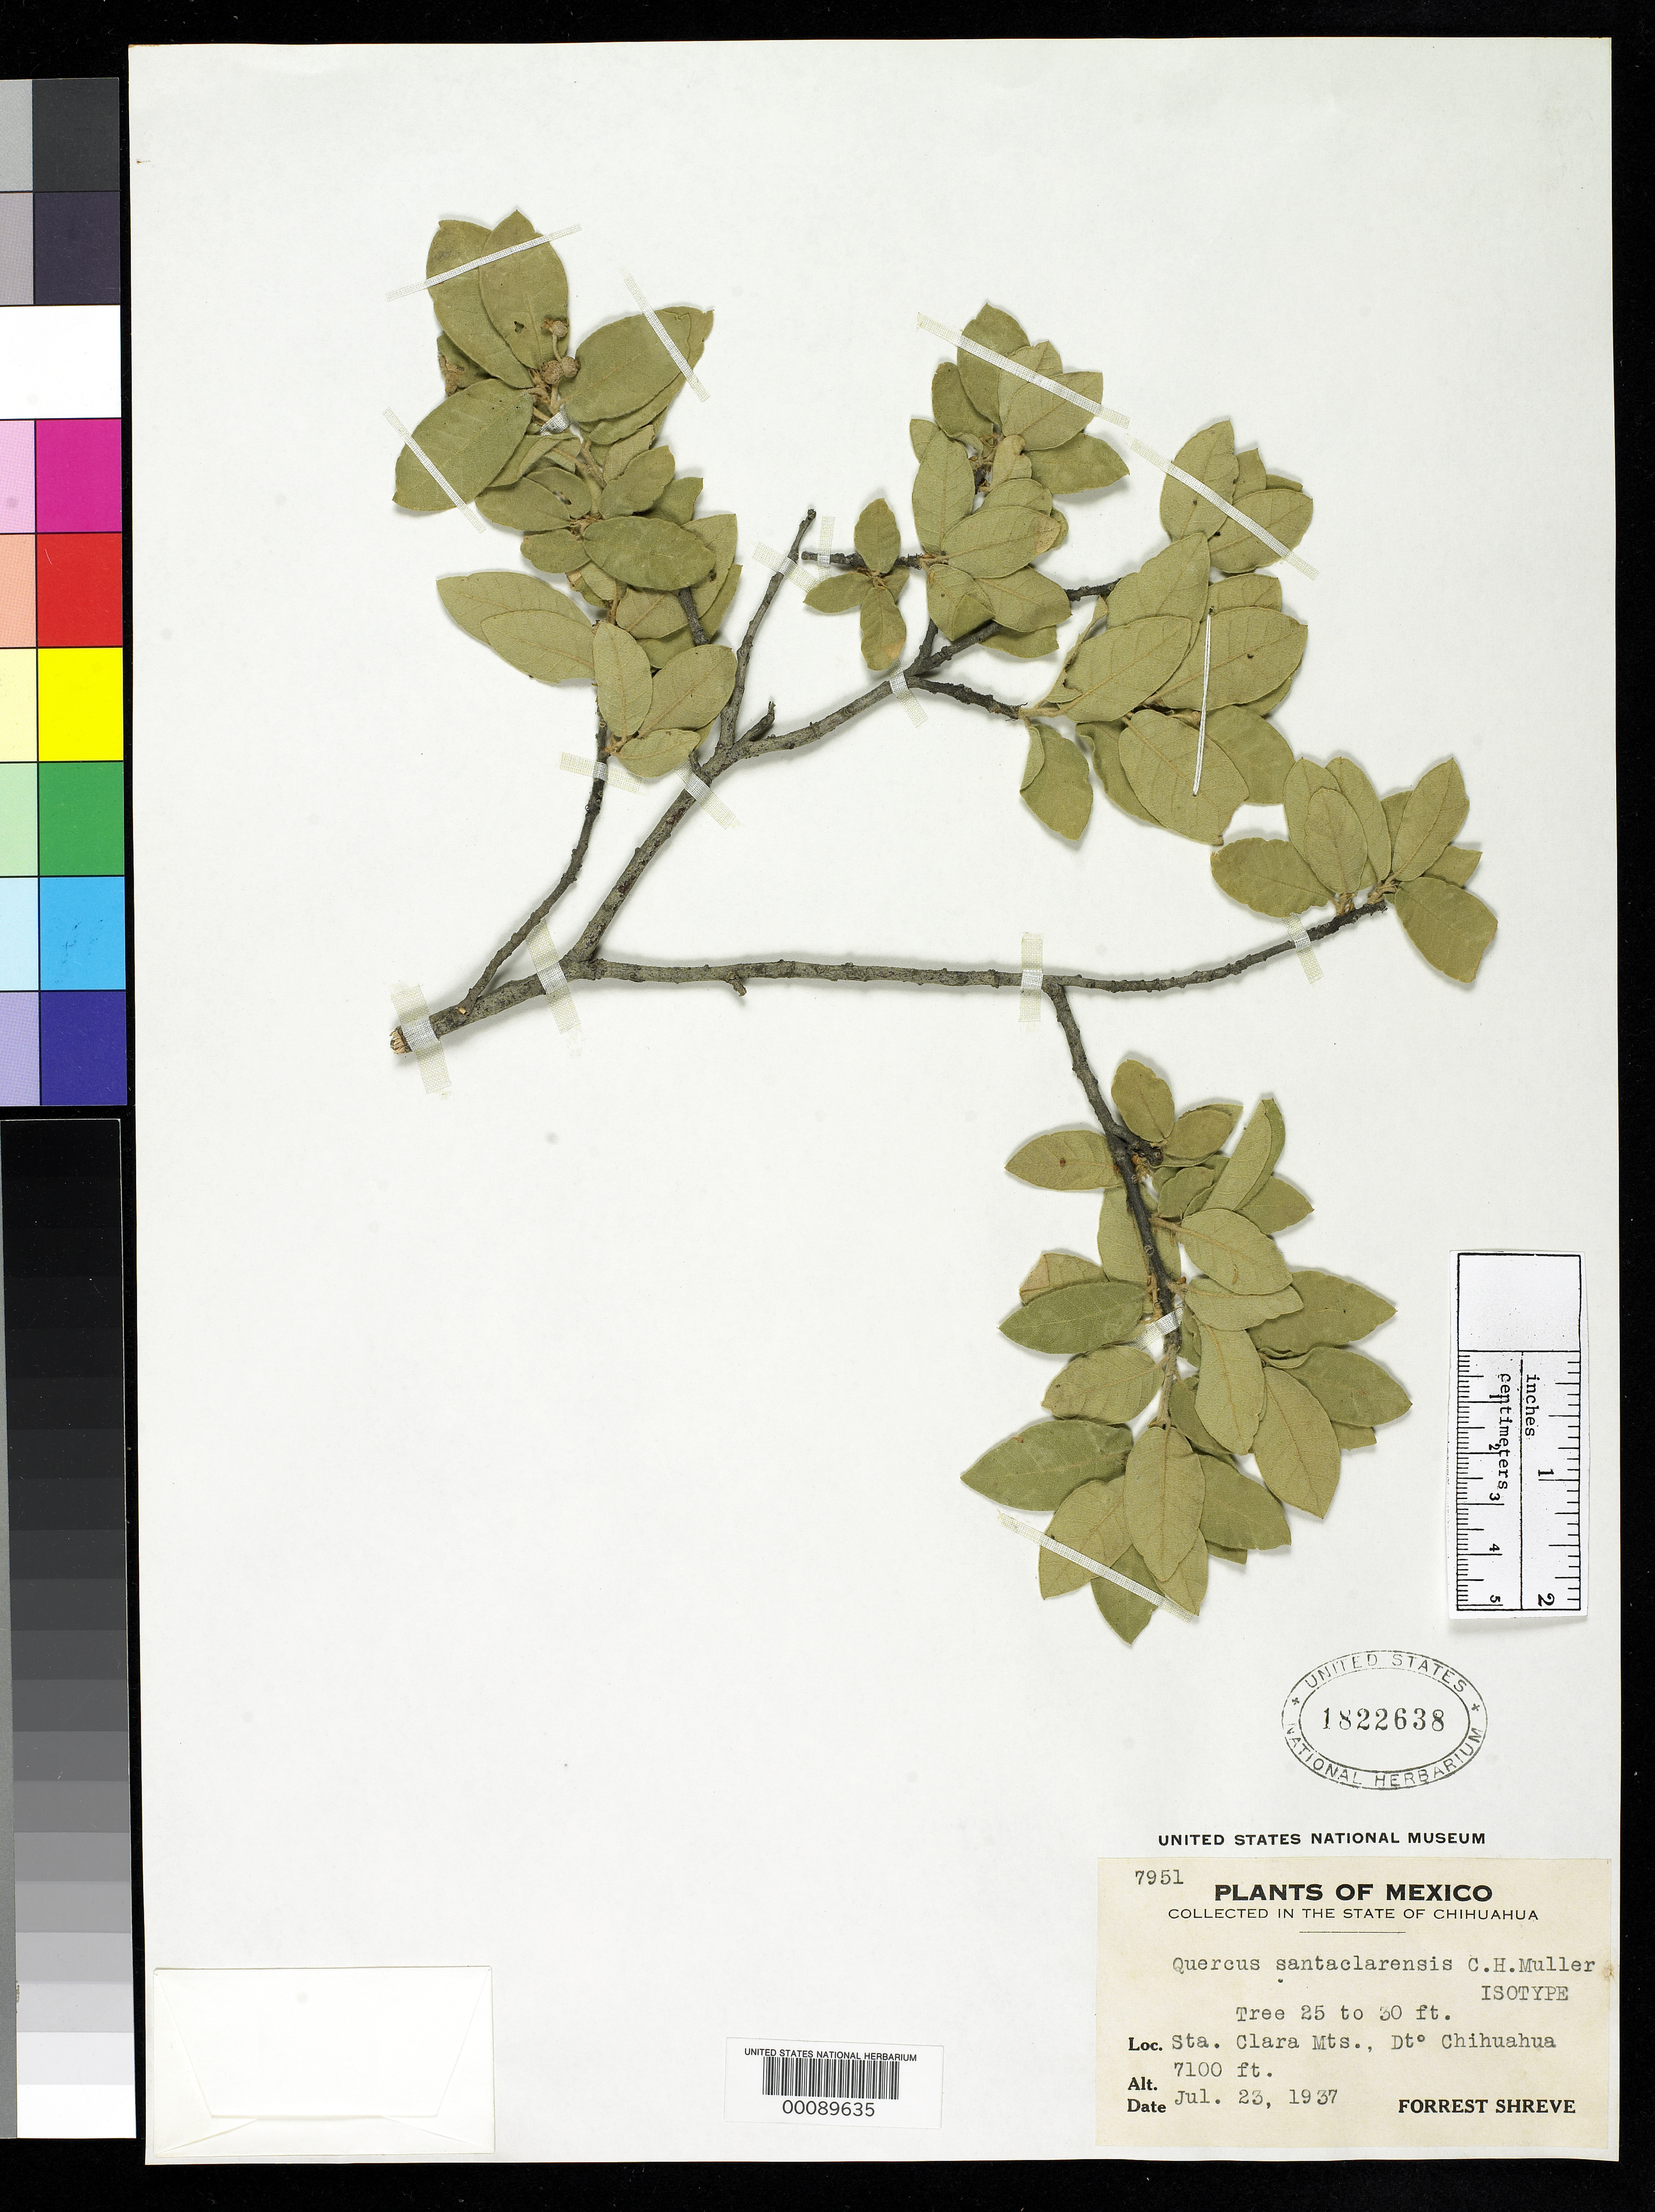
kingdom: Plantae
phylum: Tracheophyta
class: Magnoliopsida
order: Fagales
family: Fagaceae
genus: Quercus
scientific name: Quercus santaclarensis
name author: C.H. Mull.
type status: Isotype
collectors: F. Shreve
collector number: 7951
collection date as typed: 23 Jul 1937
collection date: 1937-07-23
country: Mexico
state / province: Chihuahua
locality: Santa Clara Mts.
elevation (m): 2164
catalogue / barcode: US 1822638